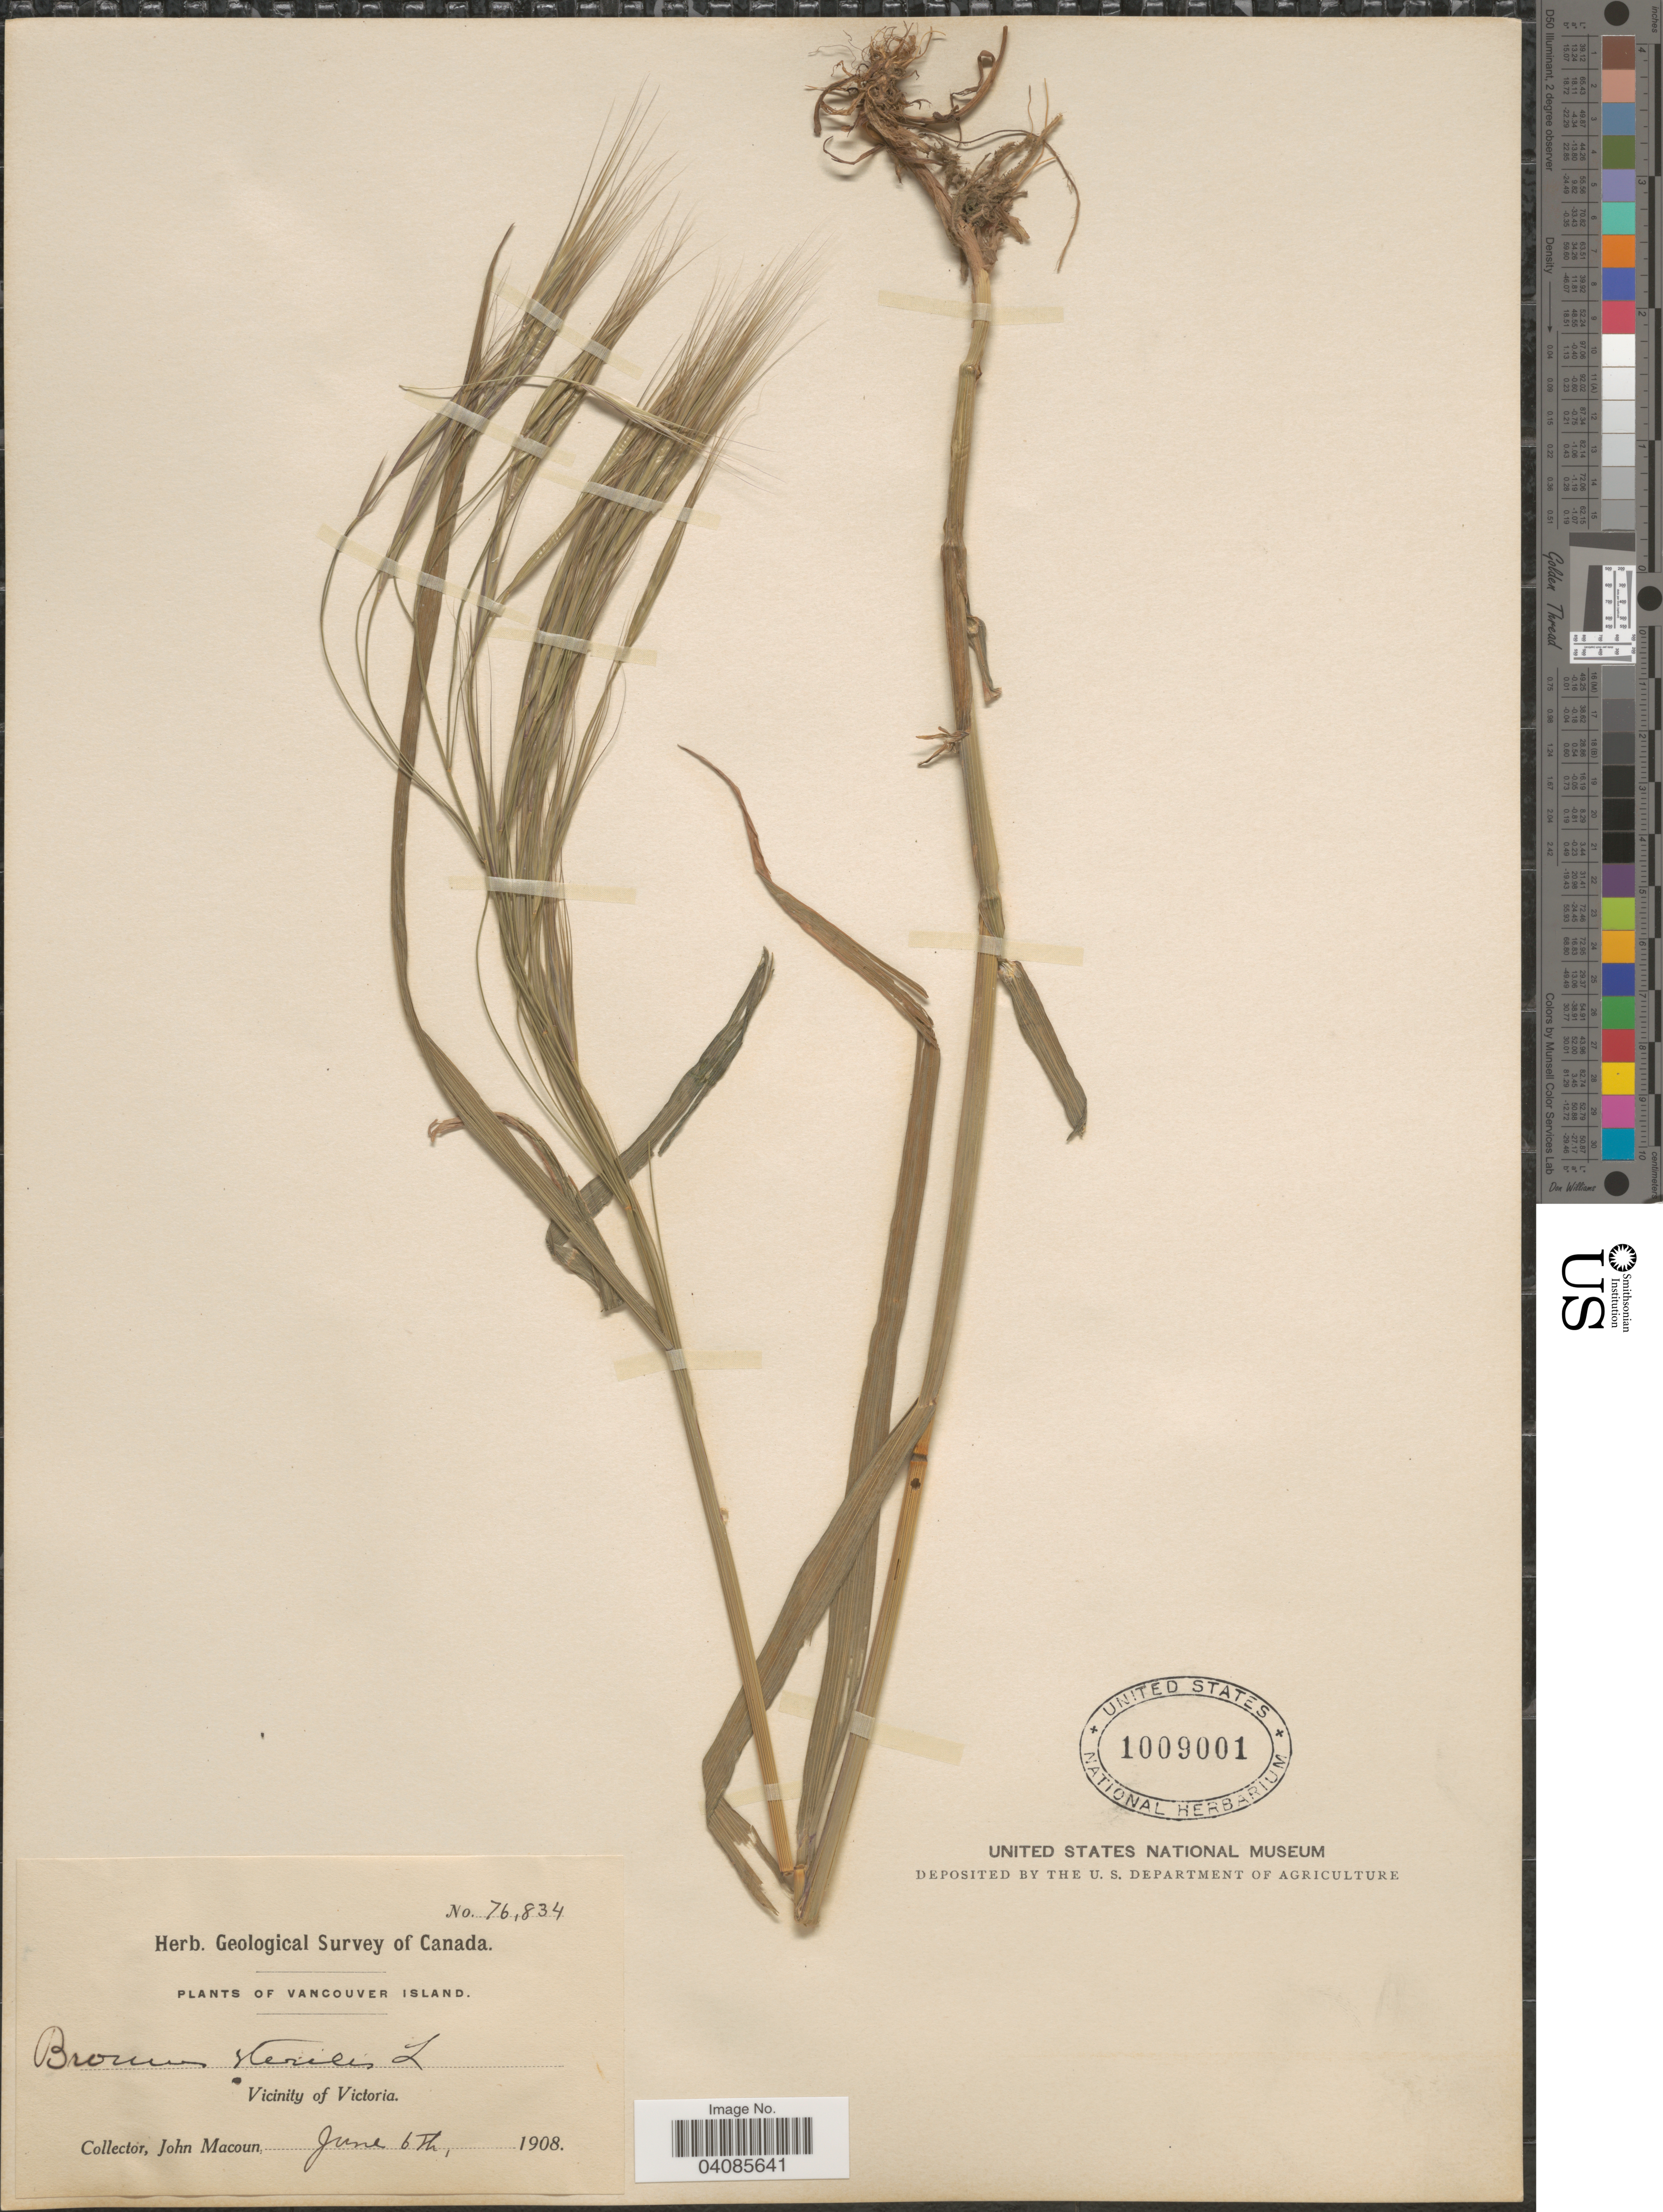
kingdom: Plantae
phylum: Tracheophyta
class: Liliopsida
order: Poales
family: Poaceae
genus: Bromus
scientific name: Bromus sterilis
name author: L.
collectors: J. Macoun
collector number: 76834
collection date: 1908-06-06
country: Canada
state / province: British Columbia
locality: Geological Survey of Canada. Vancouver Island. Vicinity of Victoria.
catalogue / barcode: US 1009001